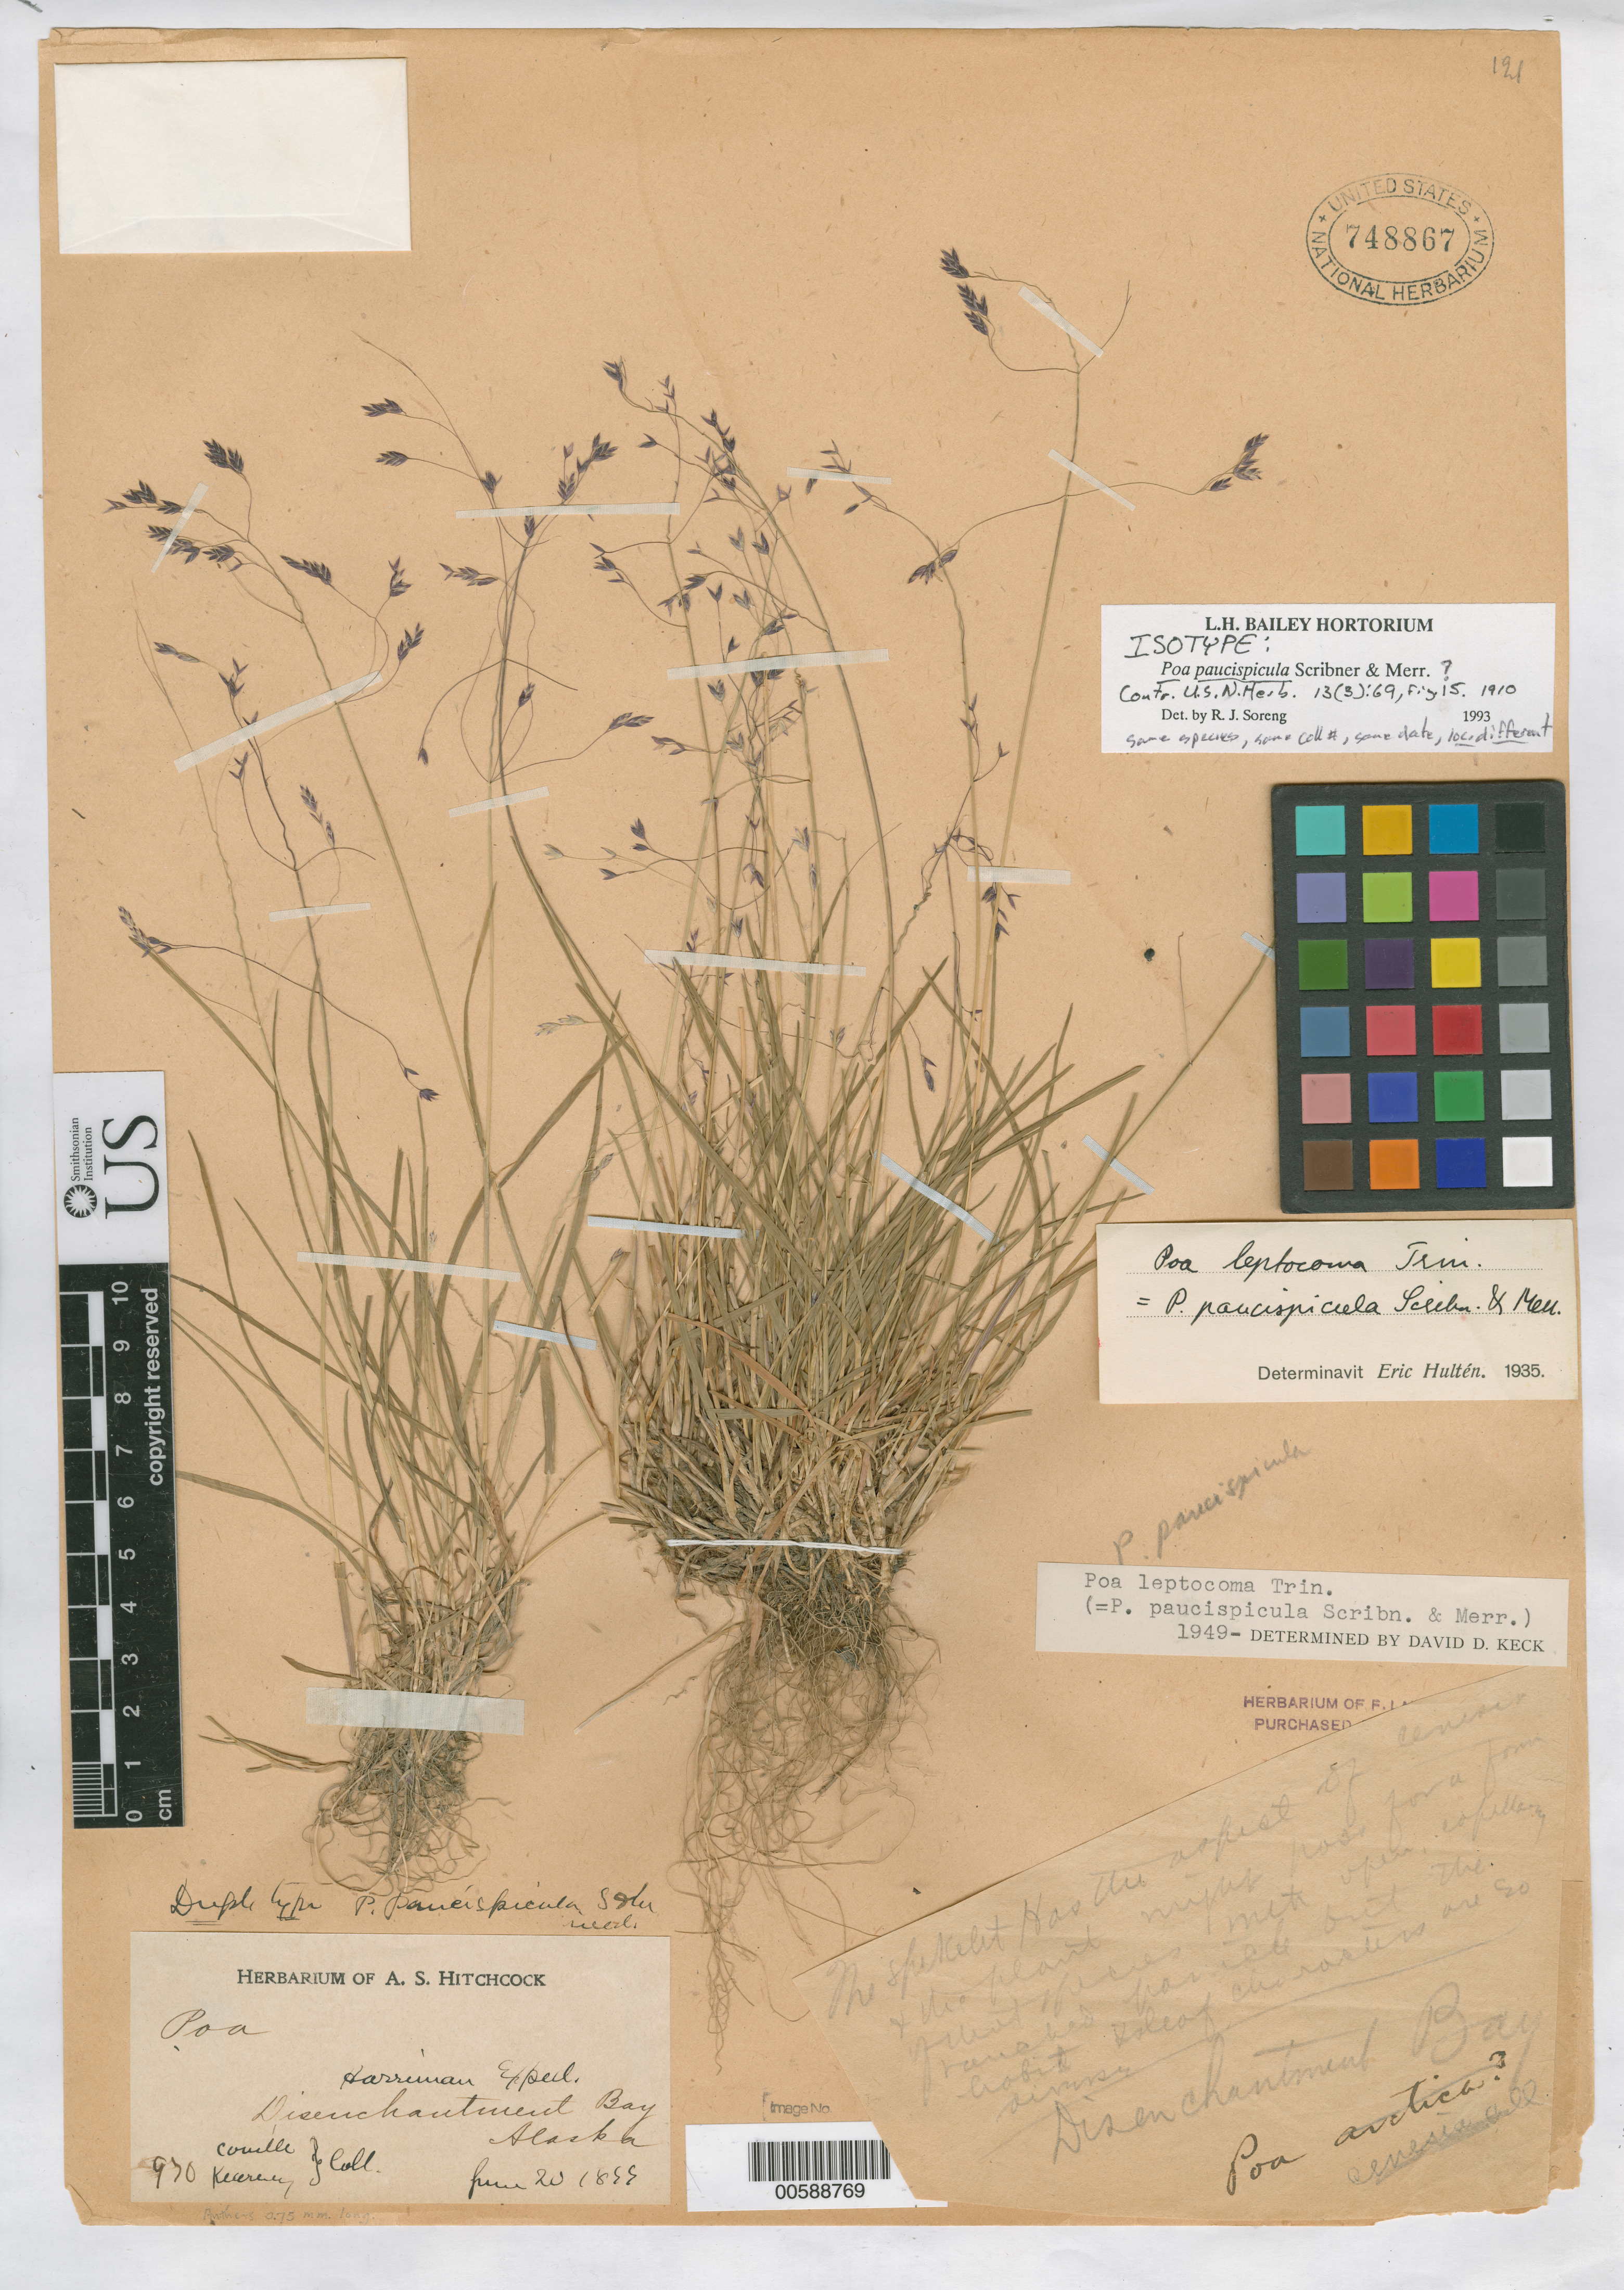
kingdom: Plantae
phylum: Tracheophyta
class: Liliopsida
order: Poales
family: Poaceae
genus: Poa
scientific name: Poa paucispicula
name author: Scribn. & Merr.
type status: Possible Isotype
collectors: F. V. Coville & T. H. Kearney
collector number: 970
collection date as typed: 20 Jun 1899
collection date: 1899-06-20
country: United States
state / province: Alaska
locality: Disenchantment Bay.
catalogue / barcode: US 748867